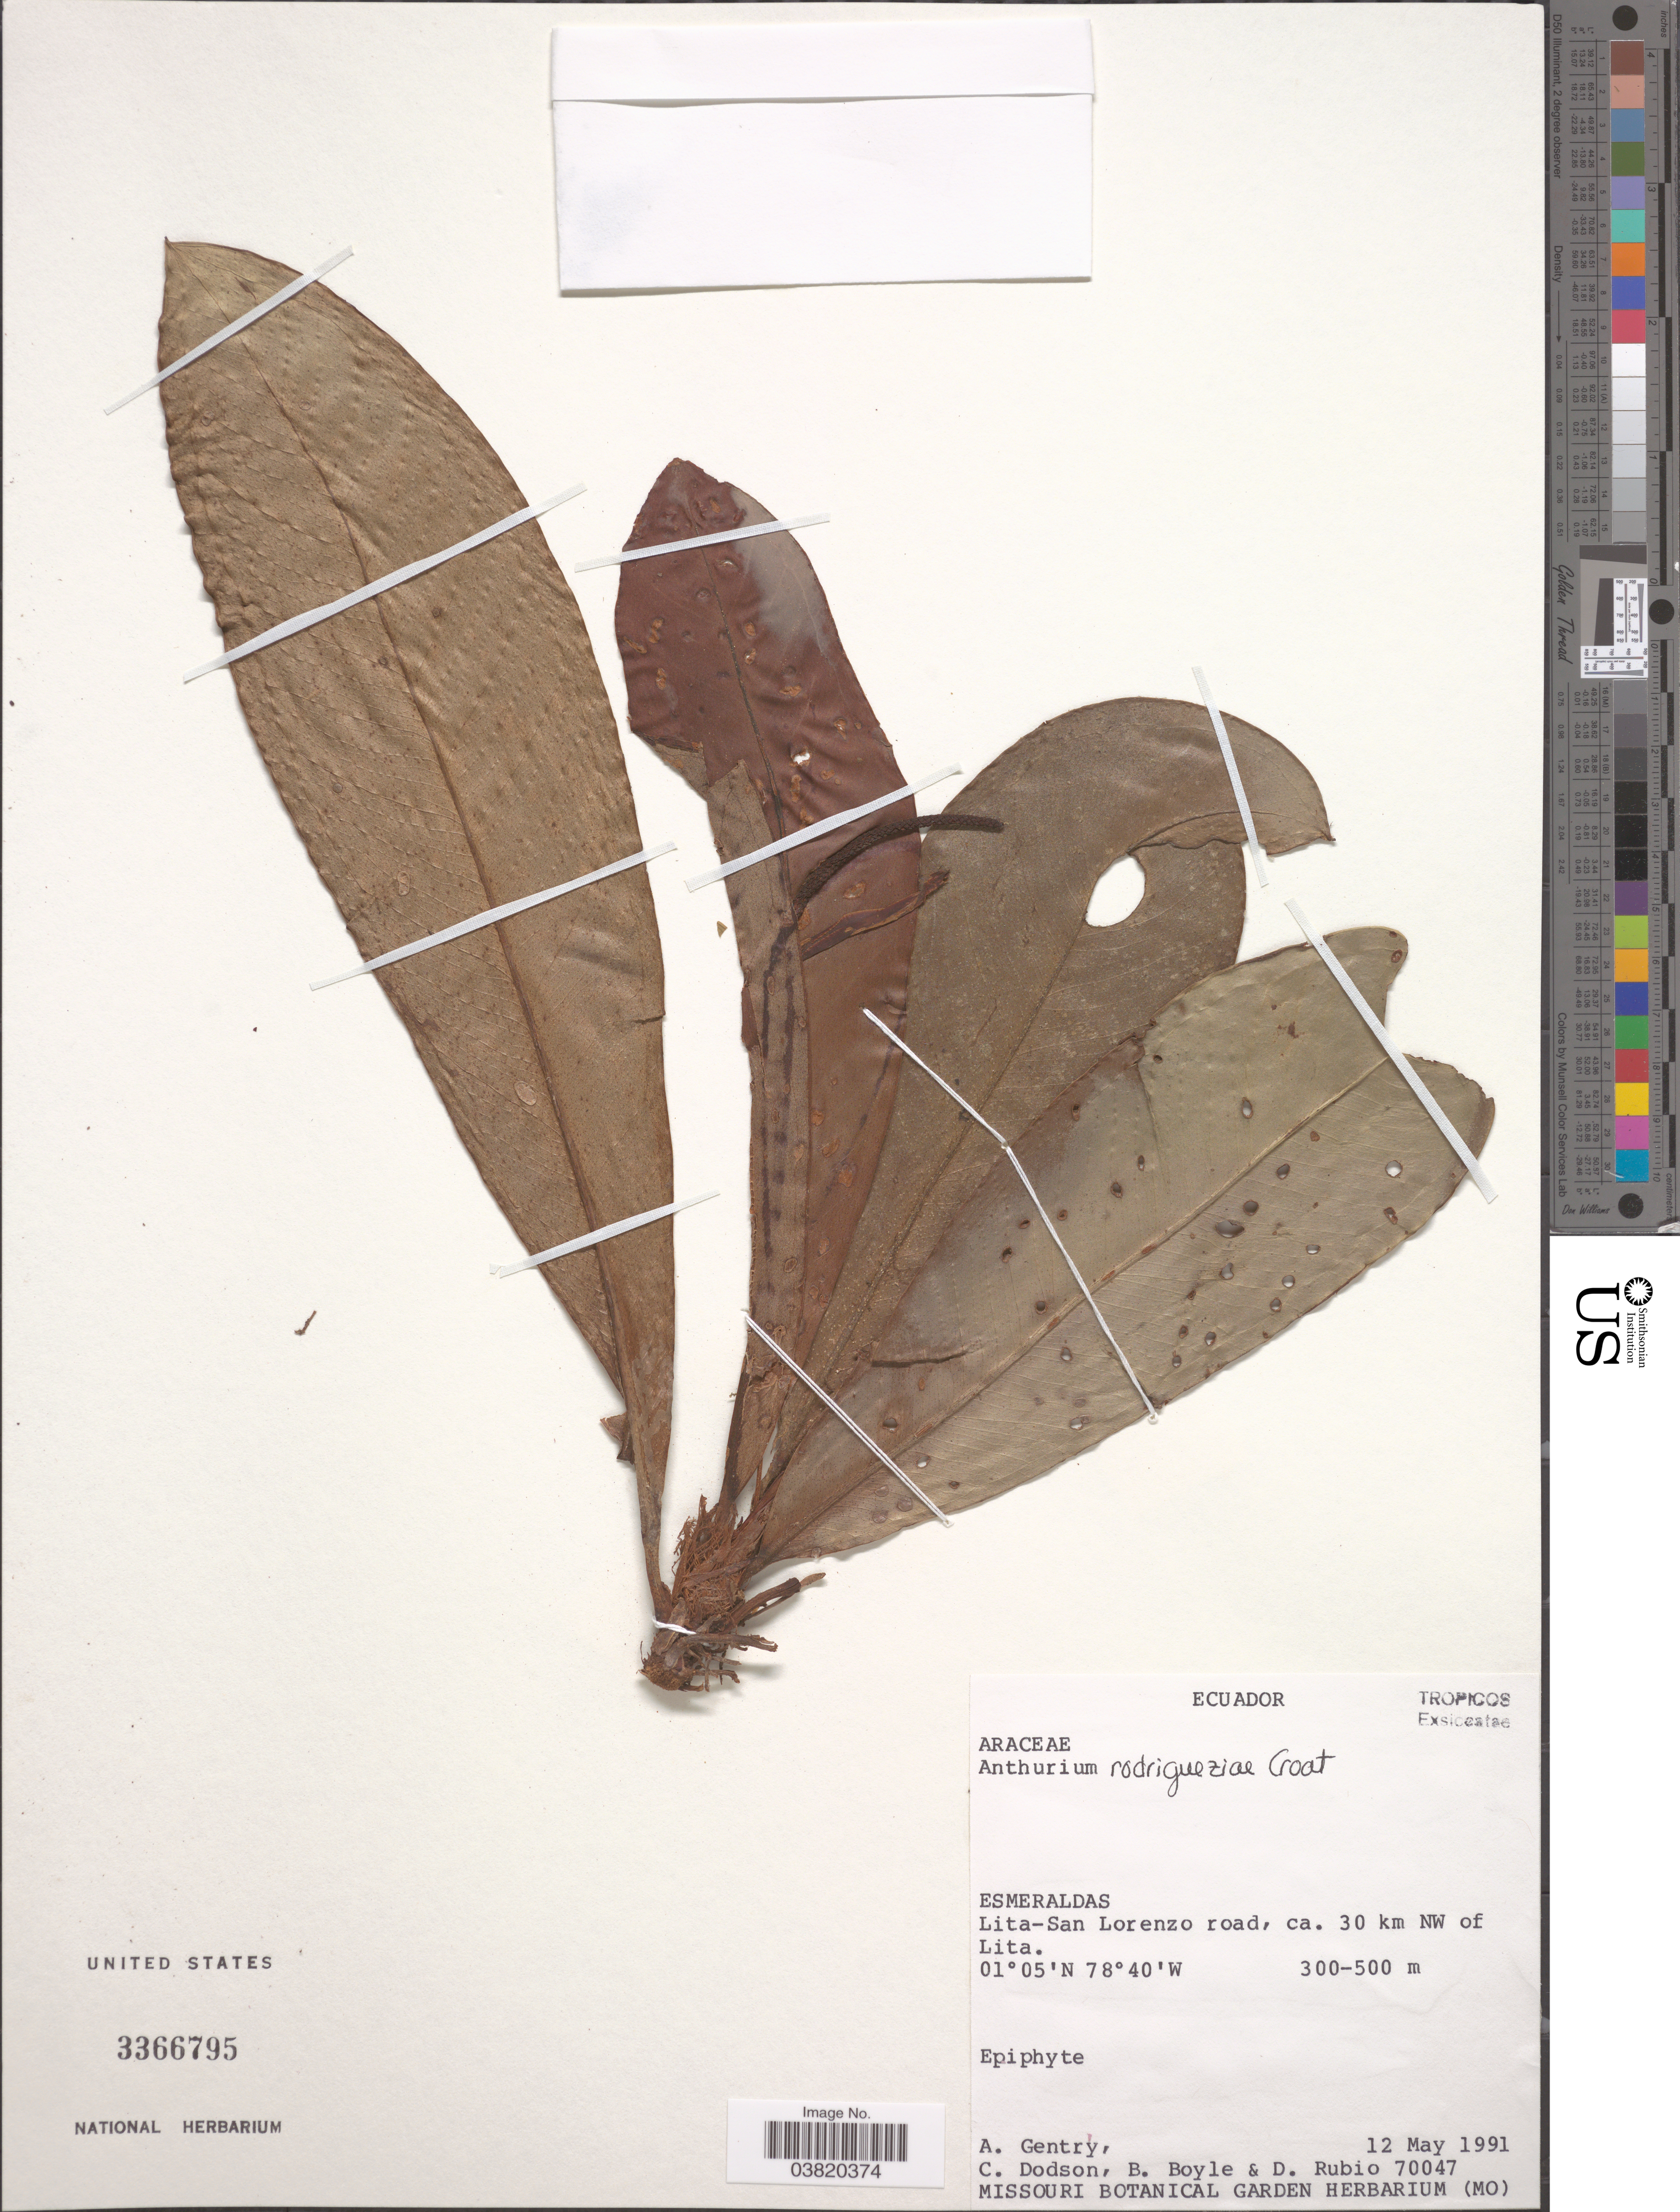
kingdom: Plantae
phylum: Tracheophyta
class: Liliopsida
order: Alismatales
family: Araceae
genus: Anthurium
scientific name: Anthurium rodrigueziae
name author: Croat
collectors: A. H. Gentry, C. Dodson, B. Boyle & D. Rubio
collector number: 70047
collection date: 1991-05-12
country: Ecuador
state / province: Esmeraldas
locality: Lita-San Lorenzo road, ca. 30 km NW of Lita.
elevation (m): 300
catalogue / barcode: US 3366795